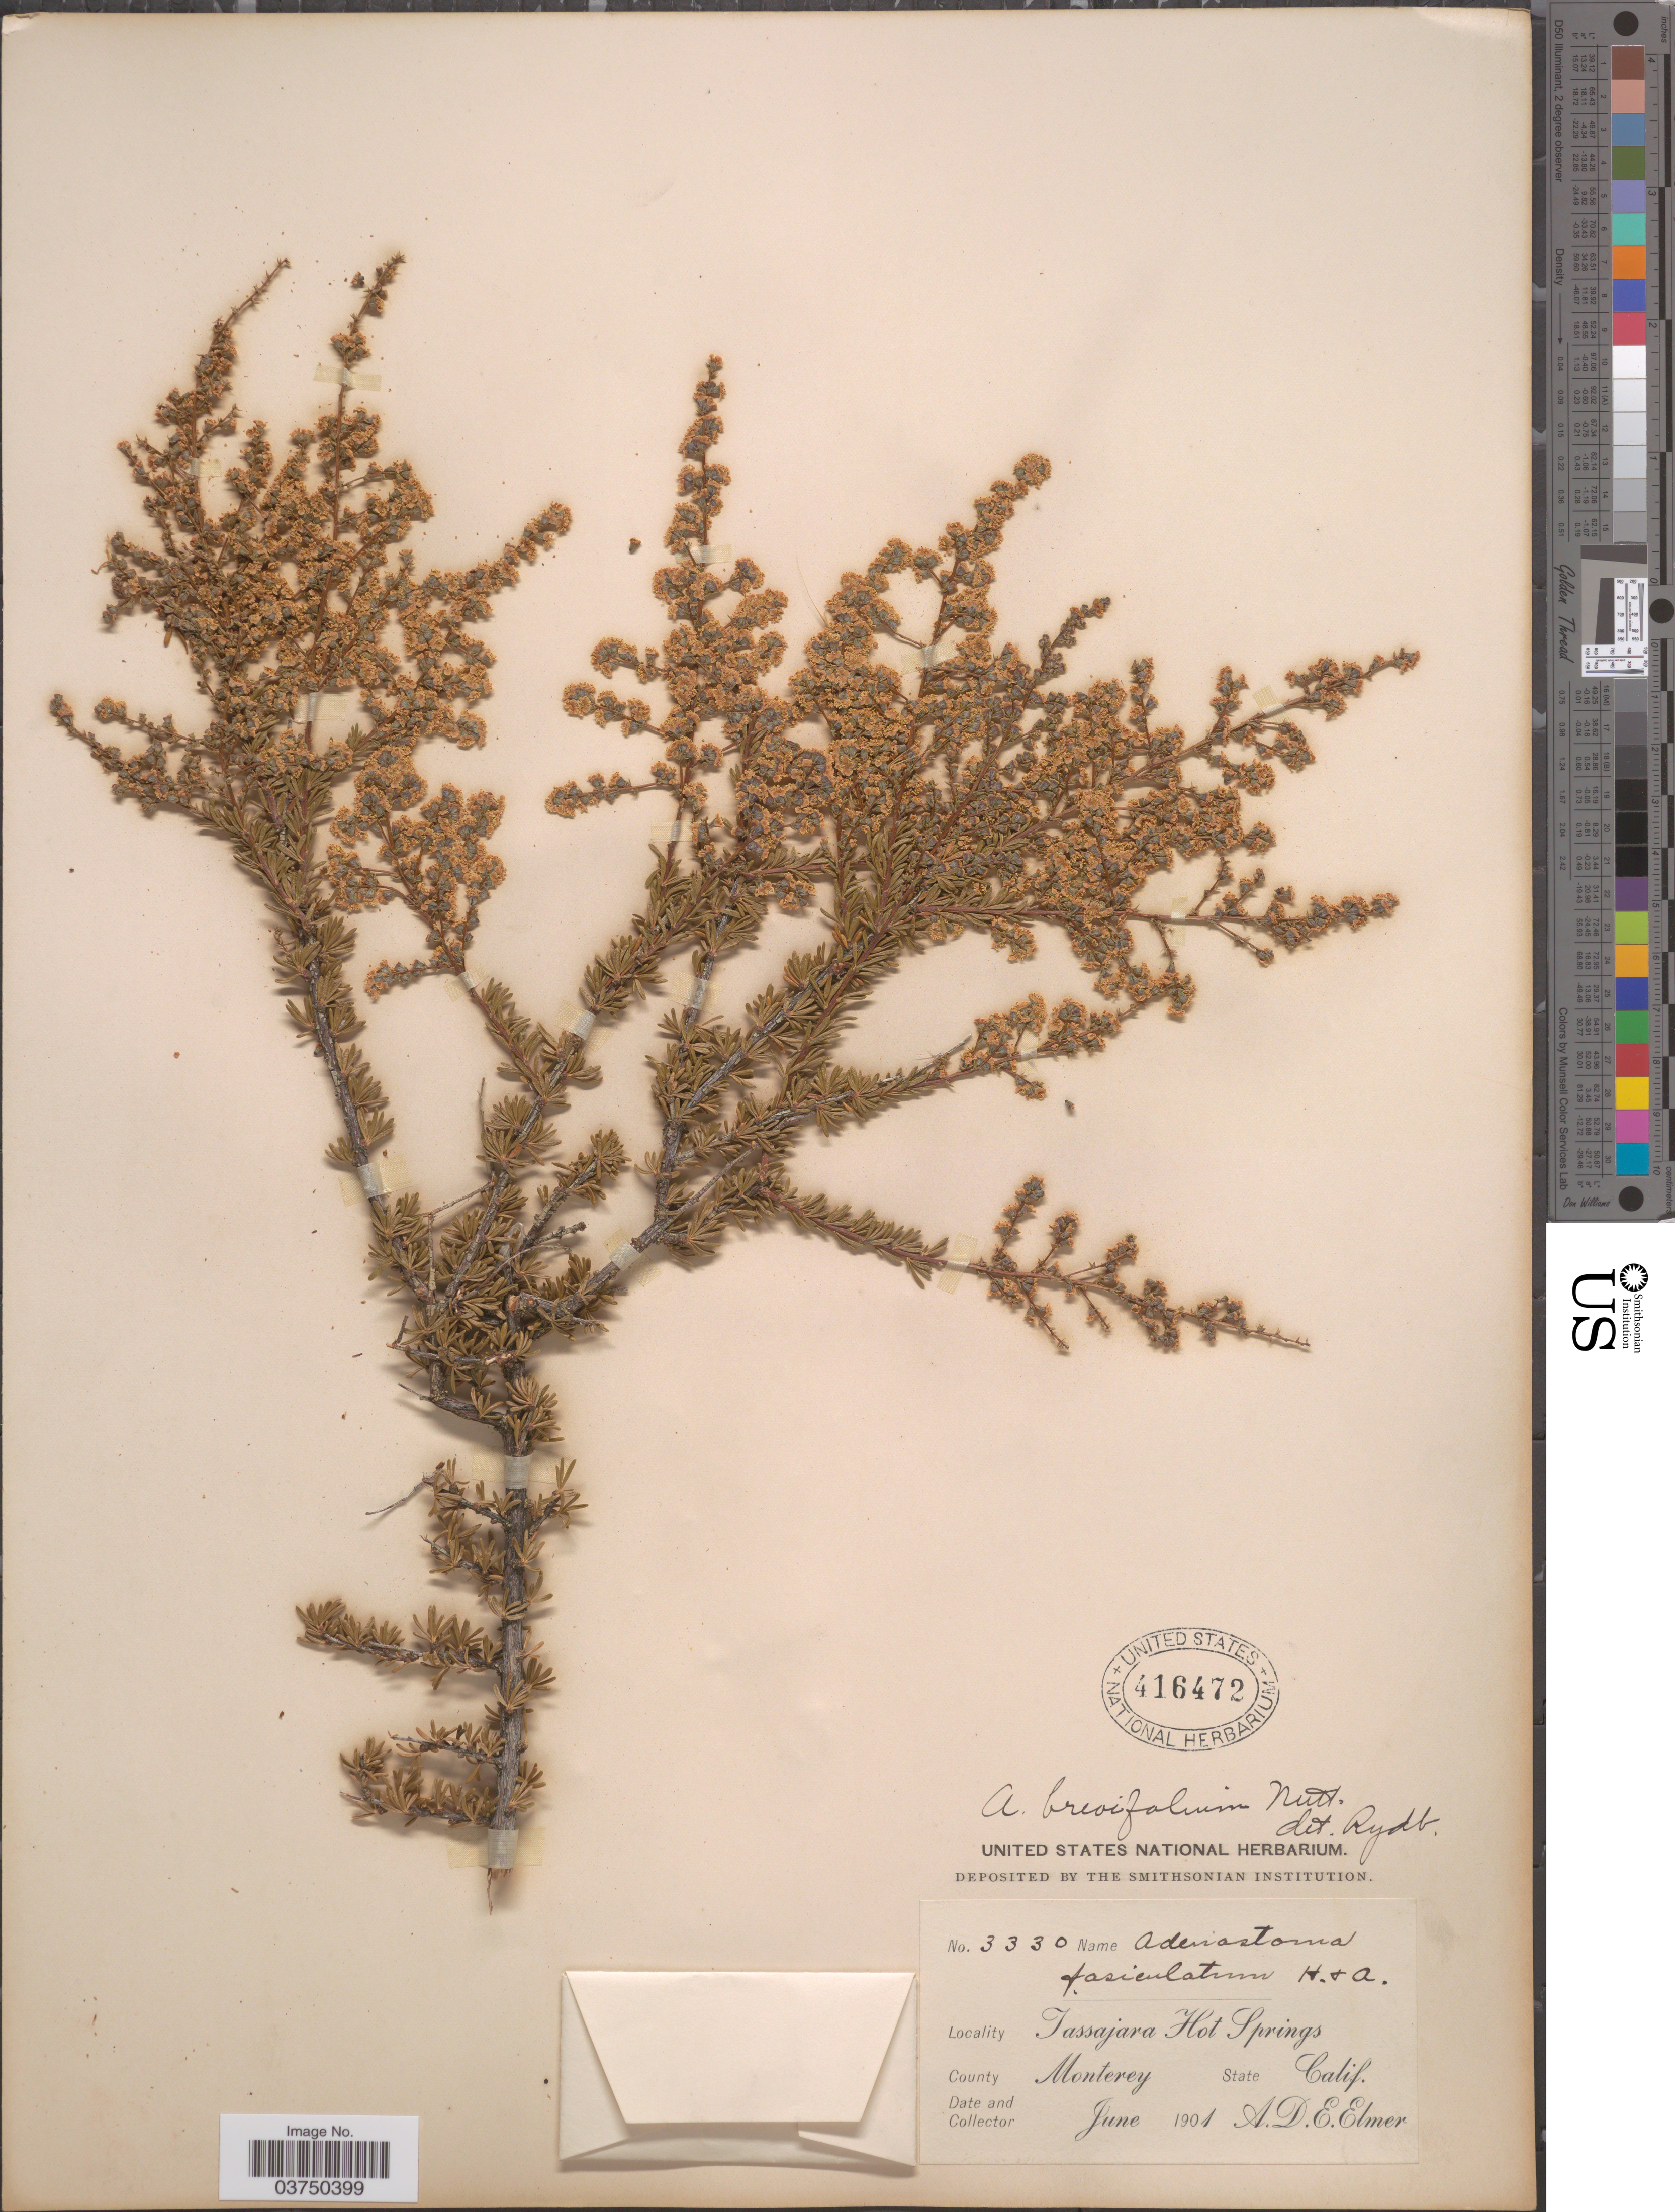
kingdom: Plantae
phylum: Tracheophyta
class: Magnoliopsida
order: Rosales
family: Rosaceae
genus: Adenostoma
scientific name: Adenostoma brevifolium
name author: Nutt. ex Rydb.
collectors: A. D. E. Elmer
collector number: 3330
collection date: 1901-06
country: United States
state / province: California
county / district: Monterey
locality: Tassajara Hot Springs. County Monterey.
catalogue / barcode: US 416472